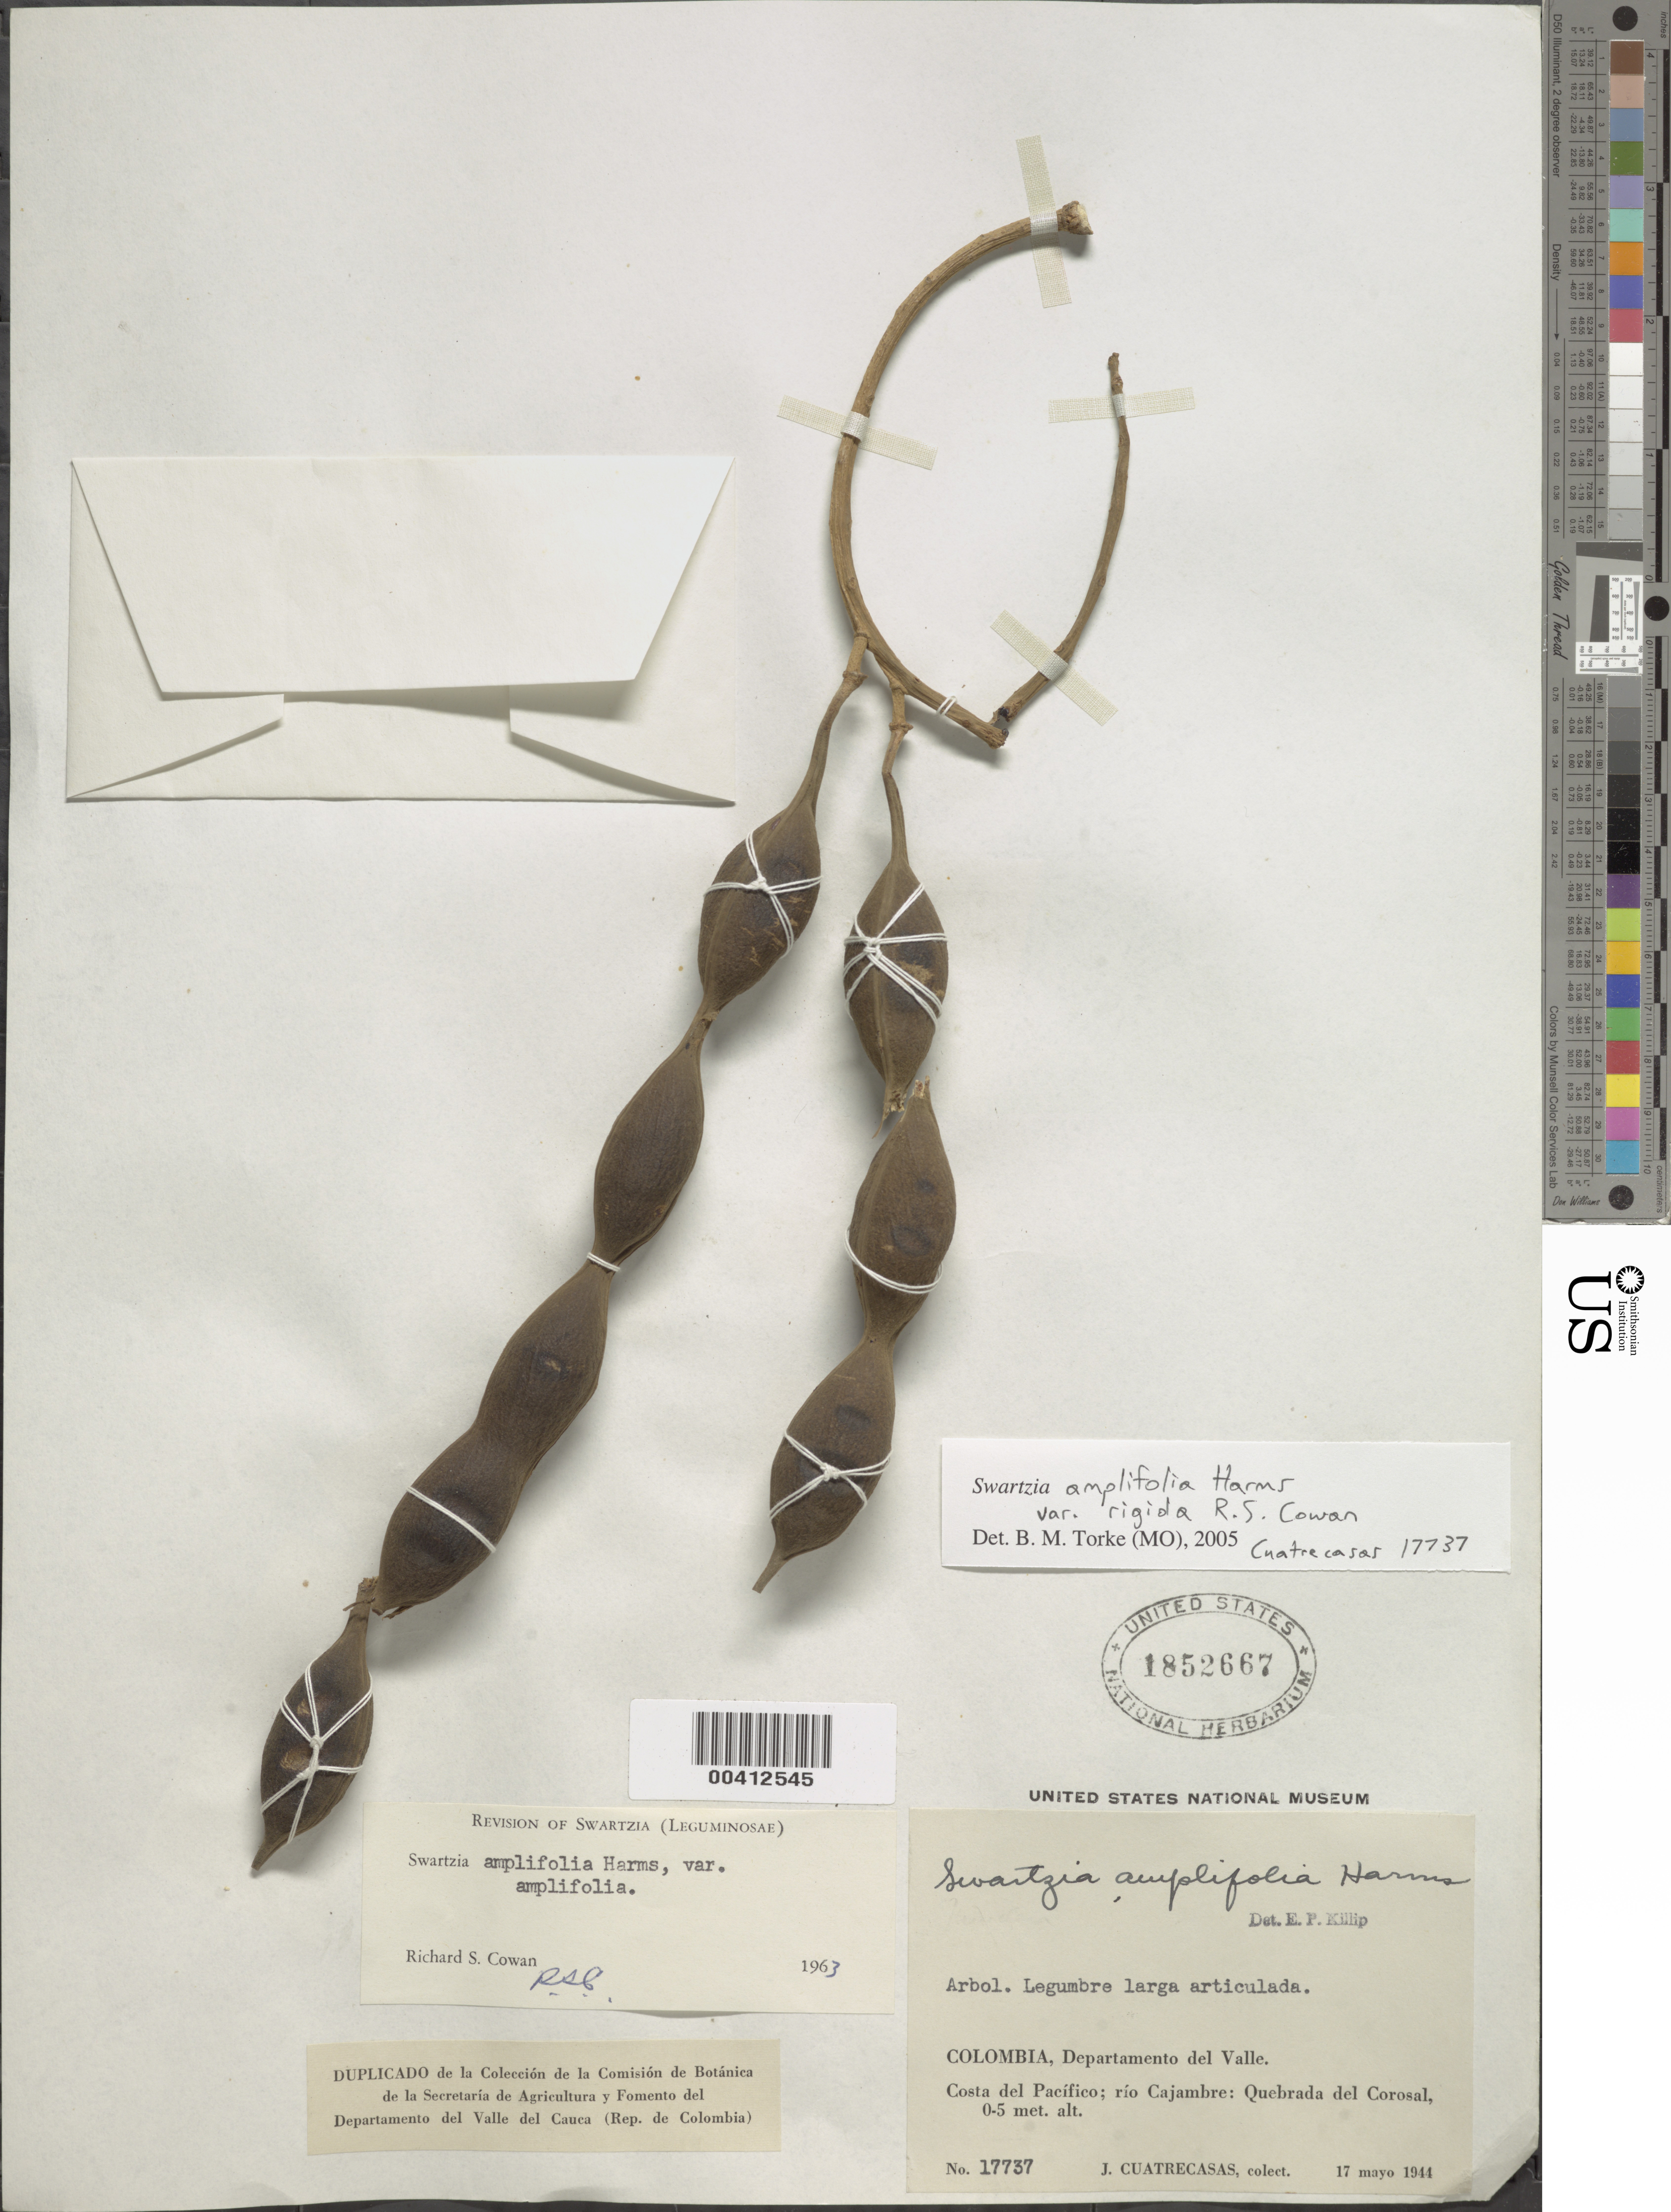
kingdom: Plantae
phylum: Tracheophyta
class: Magnoliopsida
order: Fabales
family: Fabaceae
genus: Swartzia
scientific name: Swartzia amplifolia var. rigida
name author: R.S. Cowan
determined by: Torke, B. M., (MO)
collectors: J. Cuatrecasas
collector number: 17737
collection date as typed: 17 May 1944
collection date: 1944-05-17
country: Colombia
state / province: Valle del Cauca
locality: Corosal, Quebrada, Costa del Pacifico, Rio Cajambre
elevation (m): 0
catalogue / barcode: US 1852667